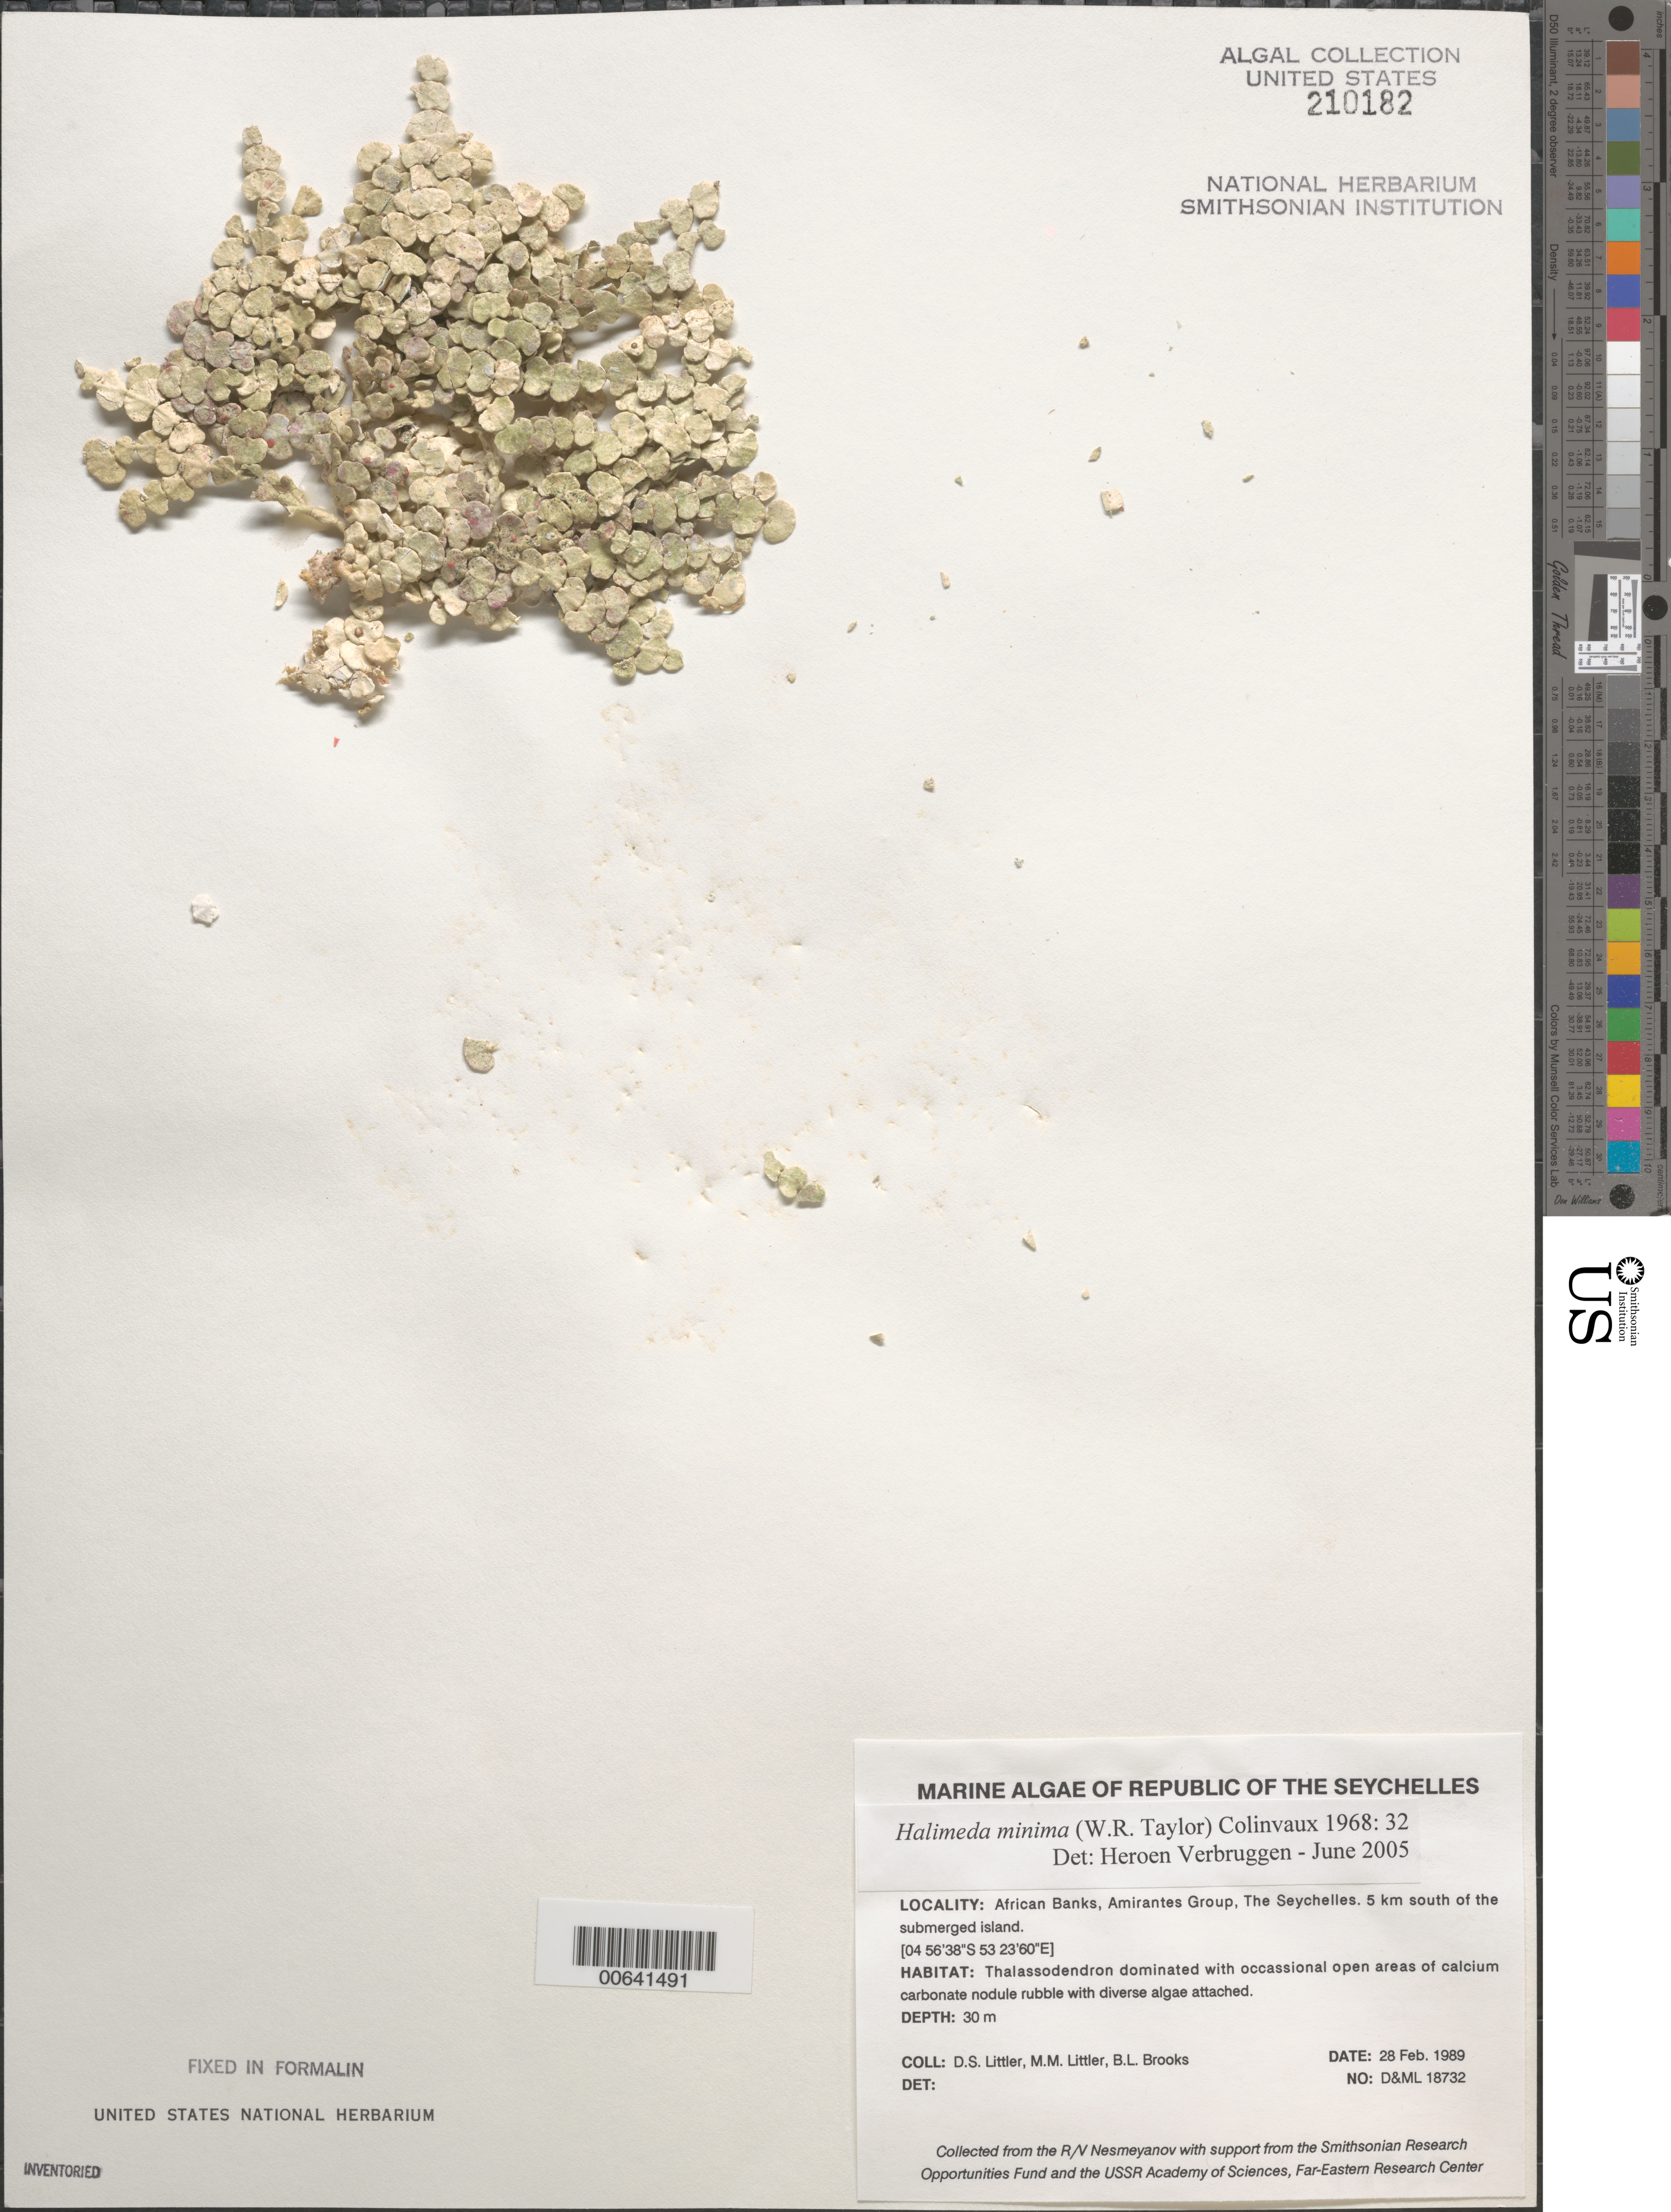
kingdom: Plantae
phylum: Chlorophyta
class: Ulvophyceae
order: Bryopsidales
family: Halimedaceae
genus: Halimeda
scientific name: Halimeda minima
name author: (W.R. Taylor) Hillis-Colinvaux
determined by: Verbruggen, H.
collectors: D. S. Littler, M. M. Littler & B. Brooks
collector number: D&ML 18732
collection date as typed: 28 Feb 1989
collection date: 1989-02-28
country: Seychelles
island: African Banks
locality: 5 km south of the submerged island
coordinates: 04 56'38"S, 53 23'60"E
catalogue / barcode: US 210182